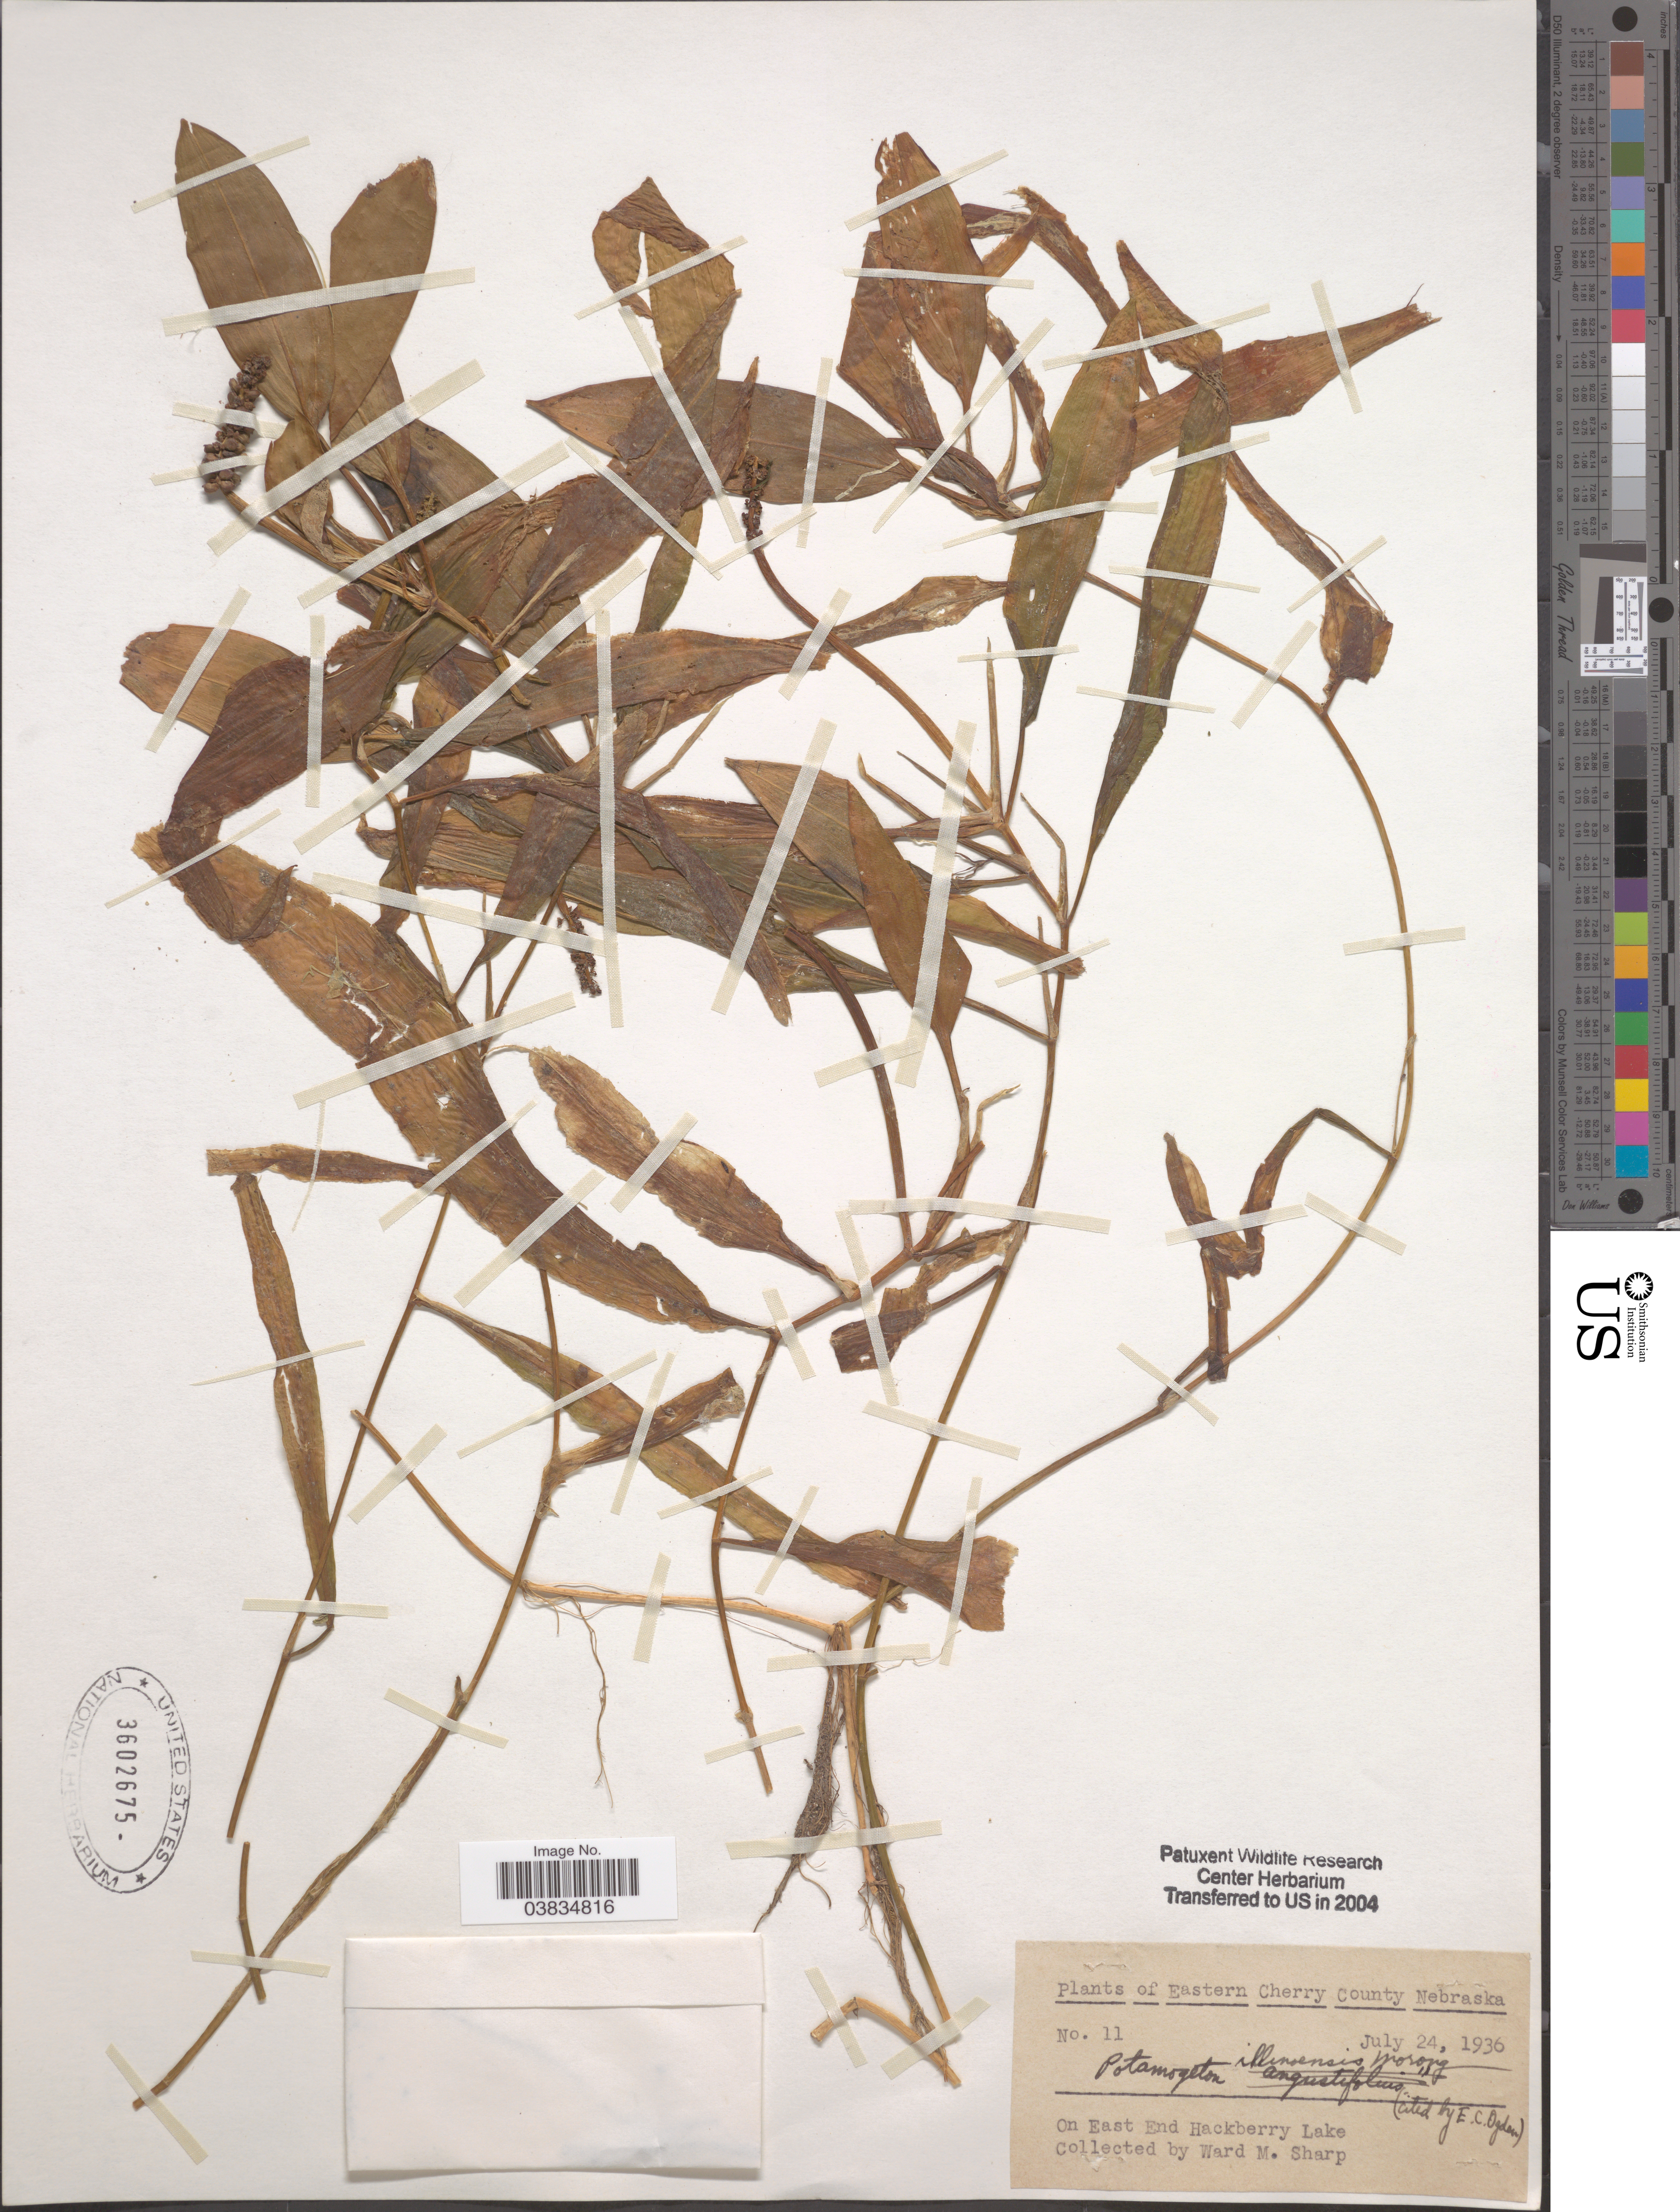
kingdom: Plantae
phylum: Tracheophyta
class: Liliopsida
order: Alismatales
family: Potamogetonaceae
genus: Potamogeton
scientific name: Potamogeton illinoensis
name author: Morong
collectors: W. M. Sharp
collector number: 11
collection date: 1936-07-24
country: United States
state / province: Nebraska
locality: Eastern Cherry County. On East End Hackberry Lake.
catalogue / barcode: US 3602675